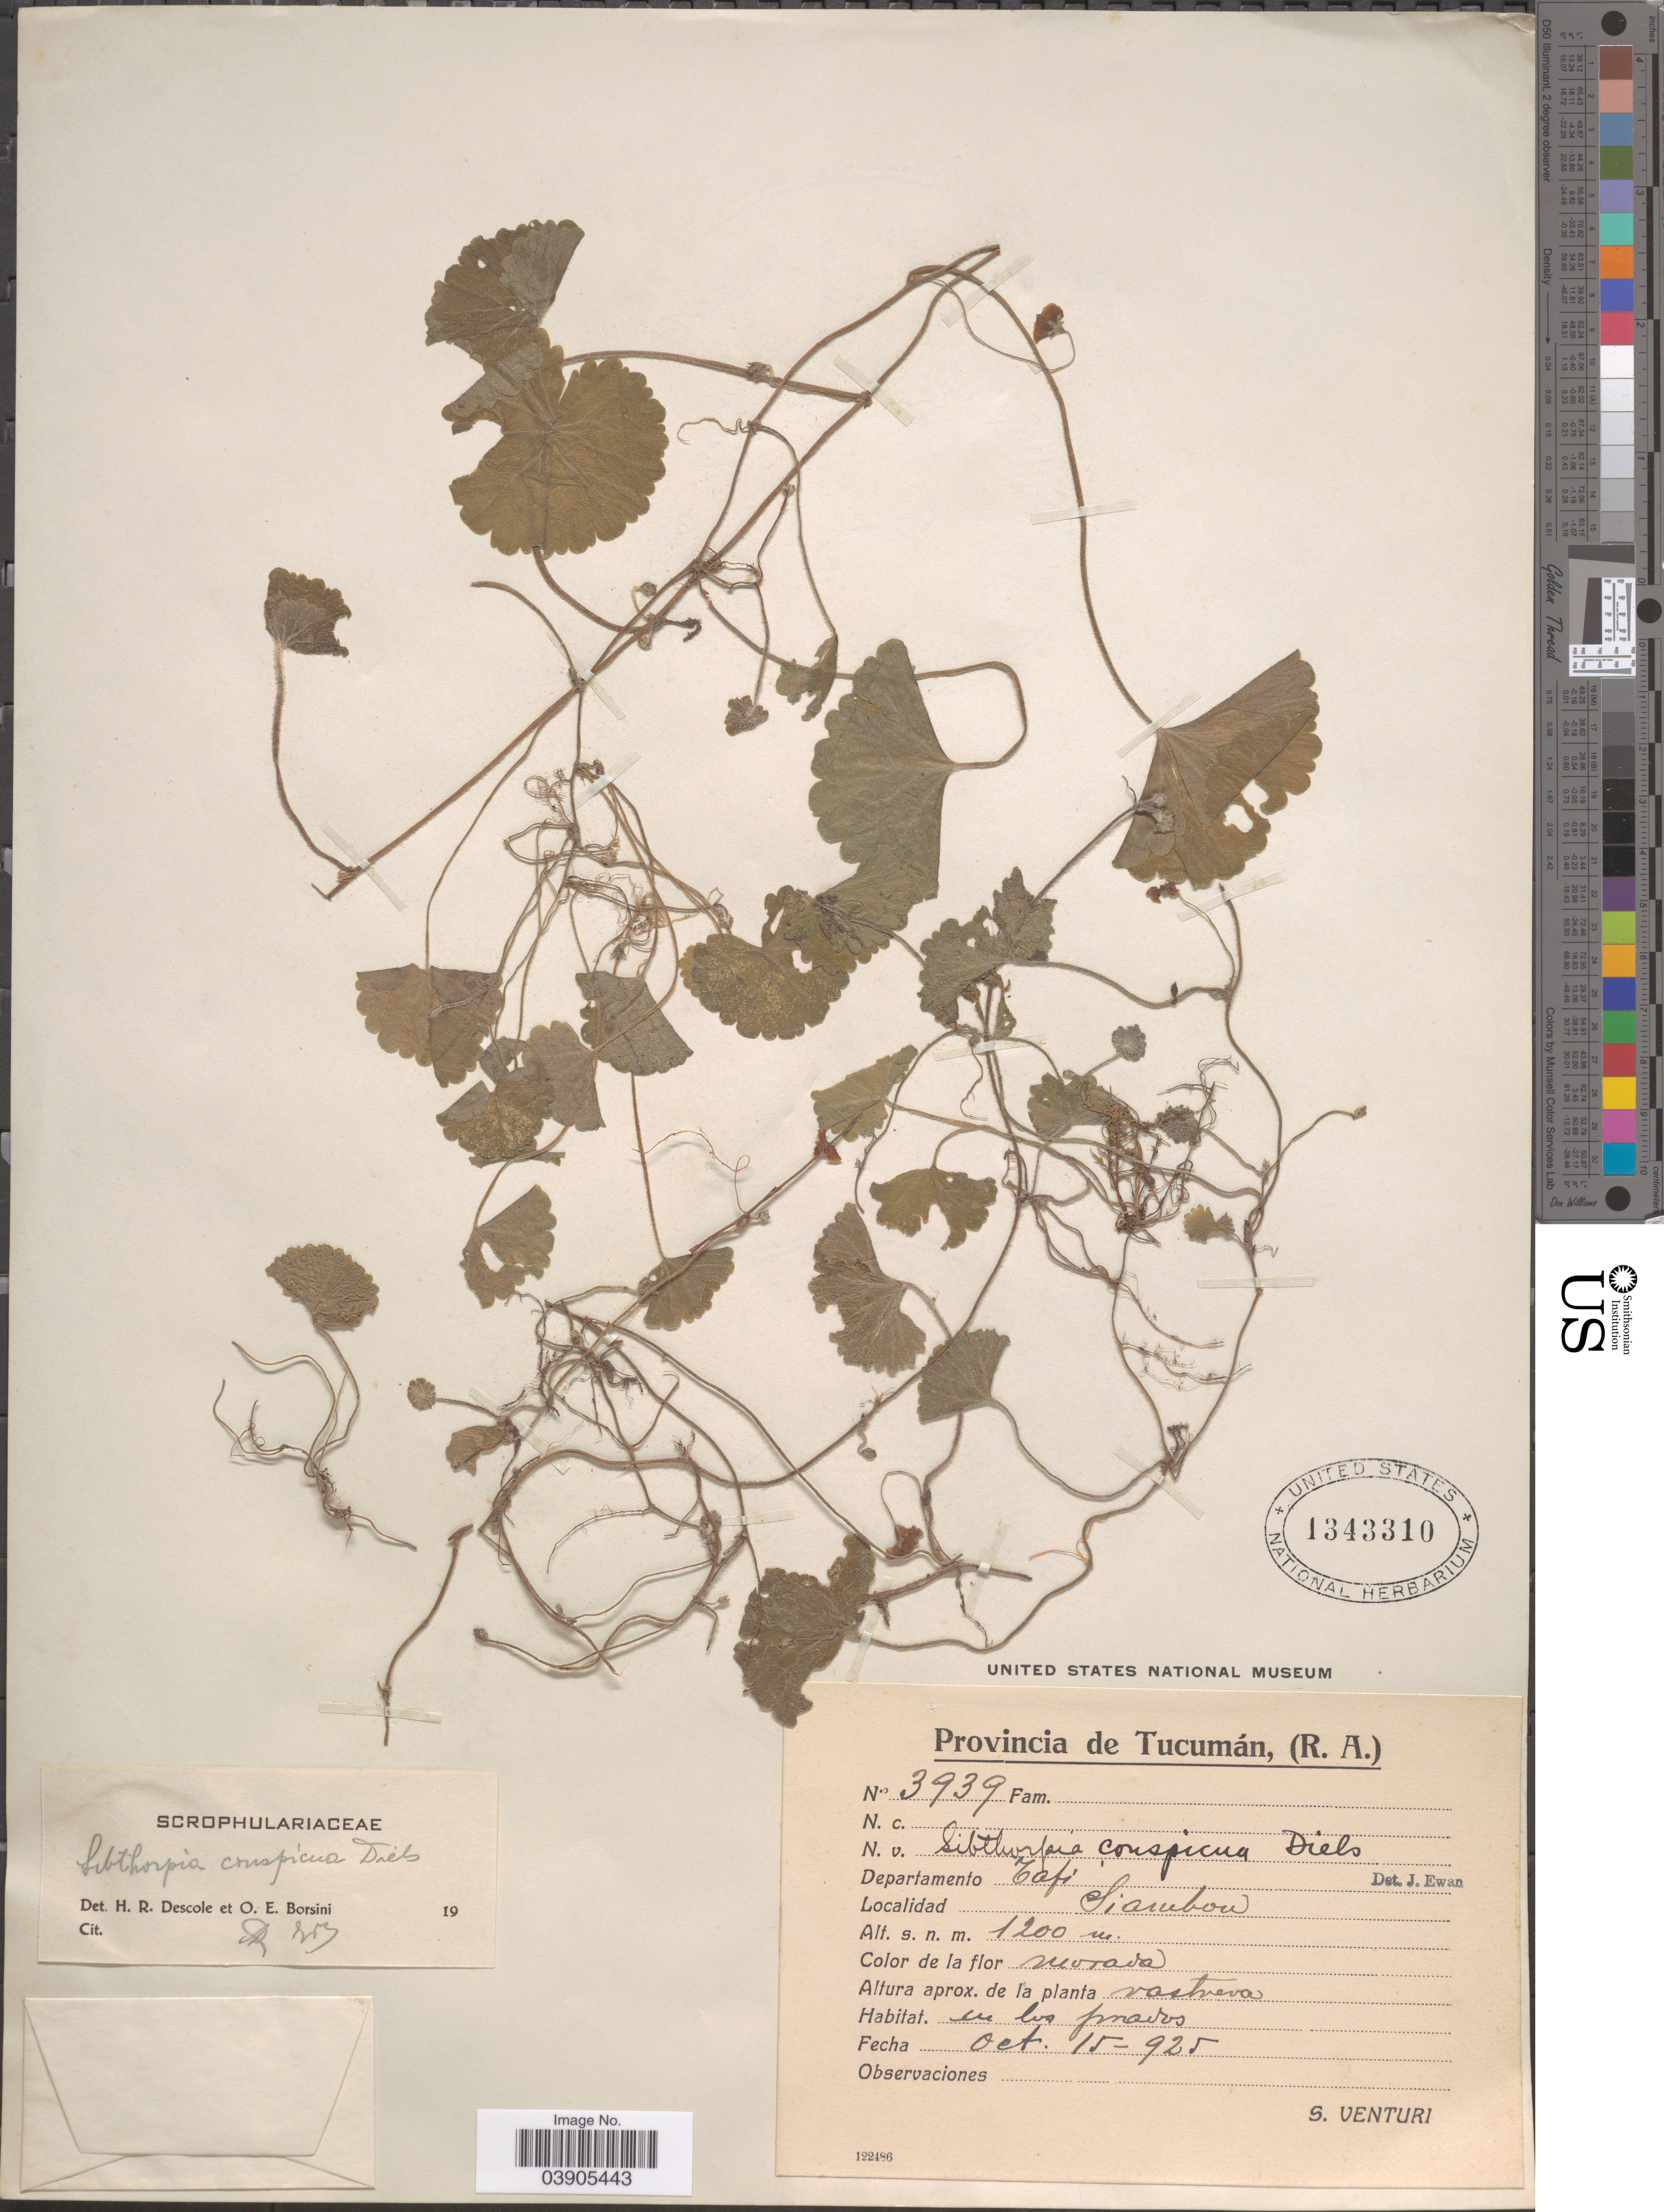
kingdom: Plantae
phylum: Tracheophyta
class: Magnoliopsida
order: Lamiales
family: Plantaginaceae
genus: Sibthorpia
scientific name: Sibthorpia conspicua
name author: Diels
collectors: S. Venturi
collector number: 3939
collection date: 1925-10-15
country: Argentina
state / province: Tucuman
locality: Departamento Tafi. Siambon.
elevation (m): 1200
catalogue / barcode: US 1343310